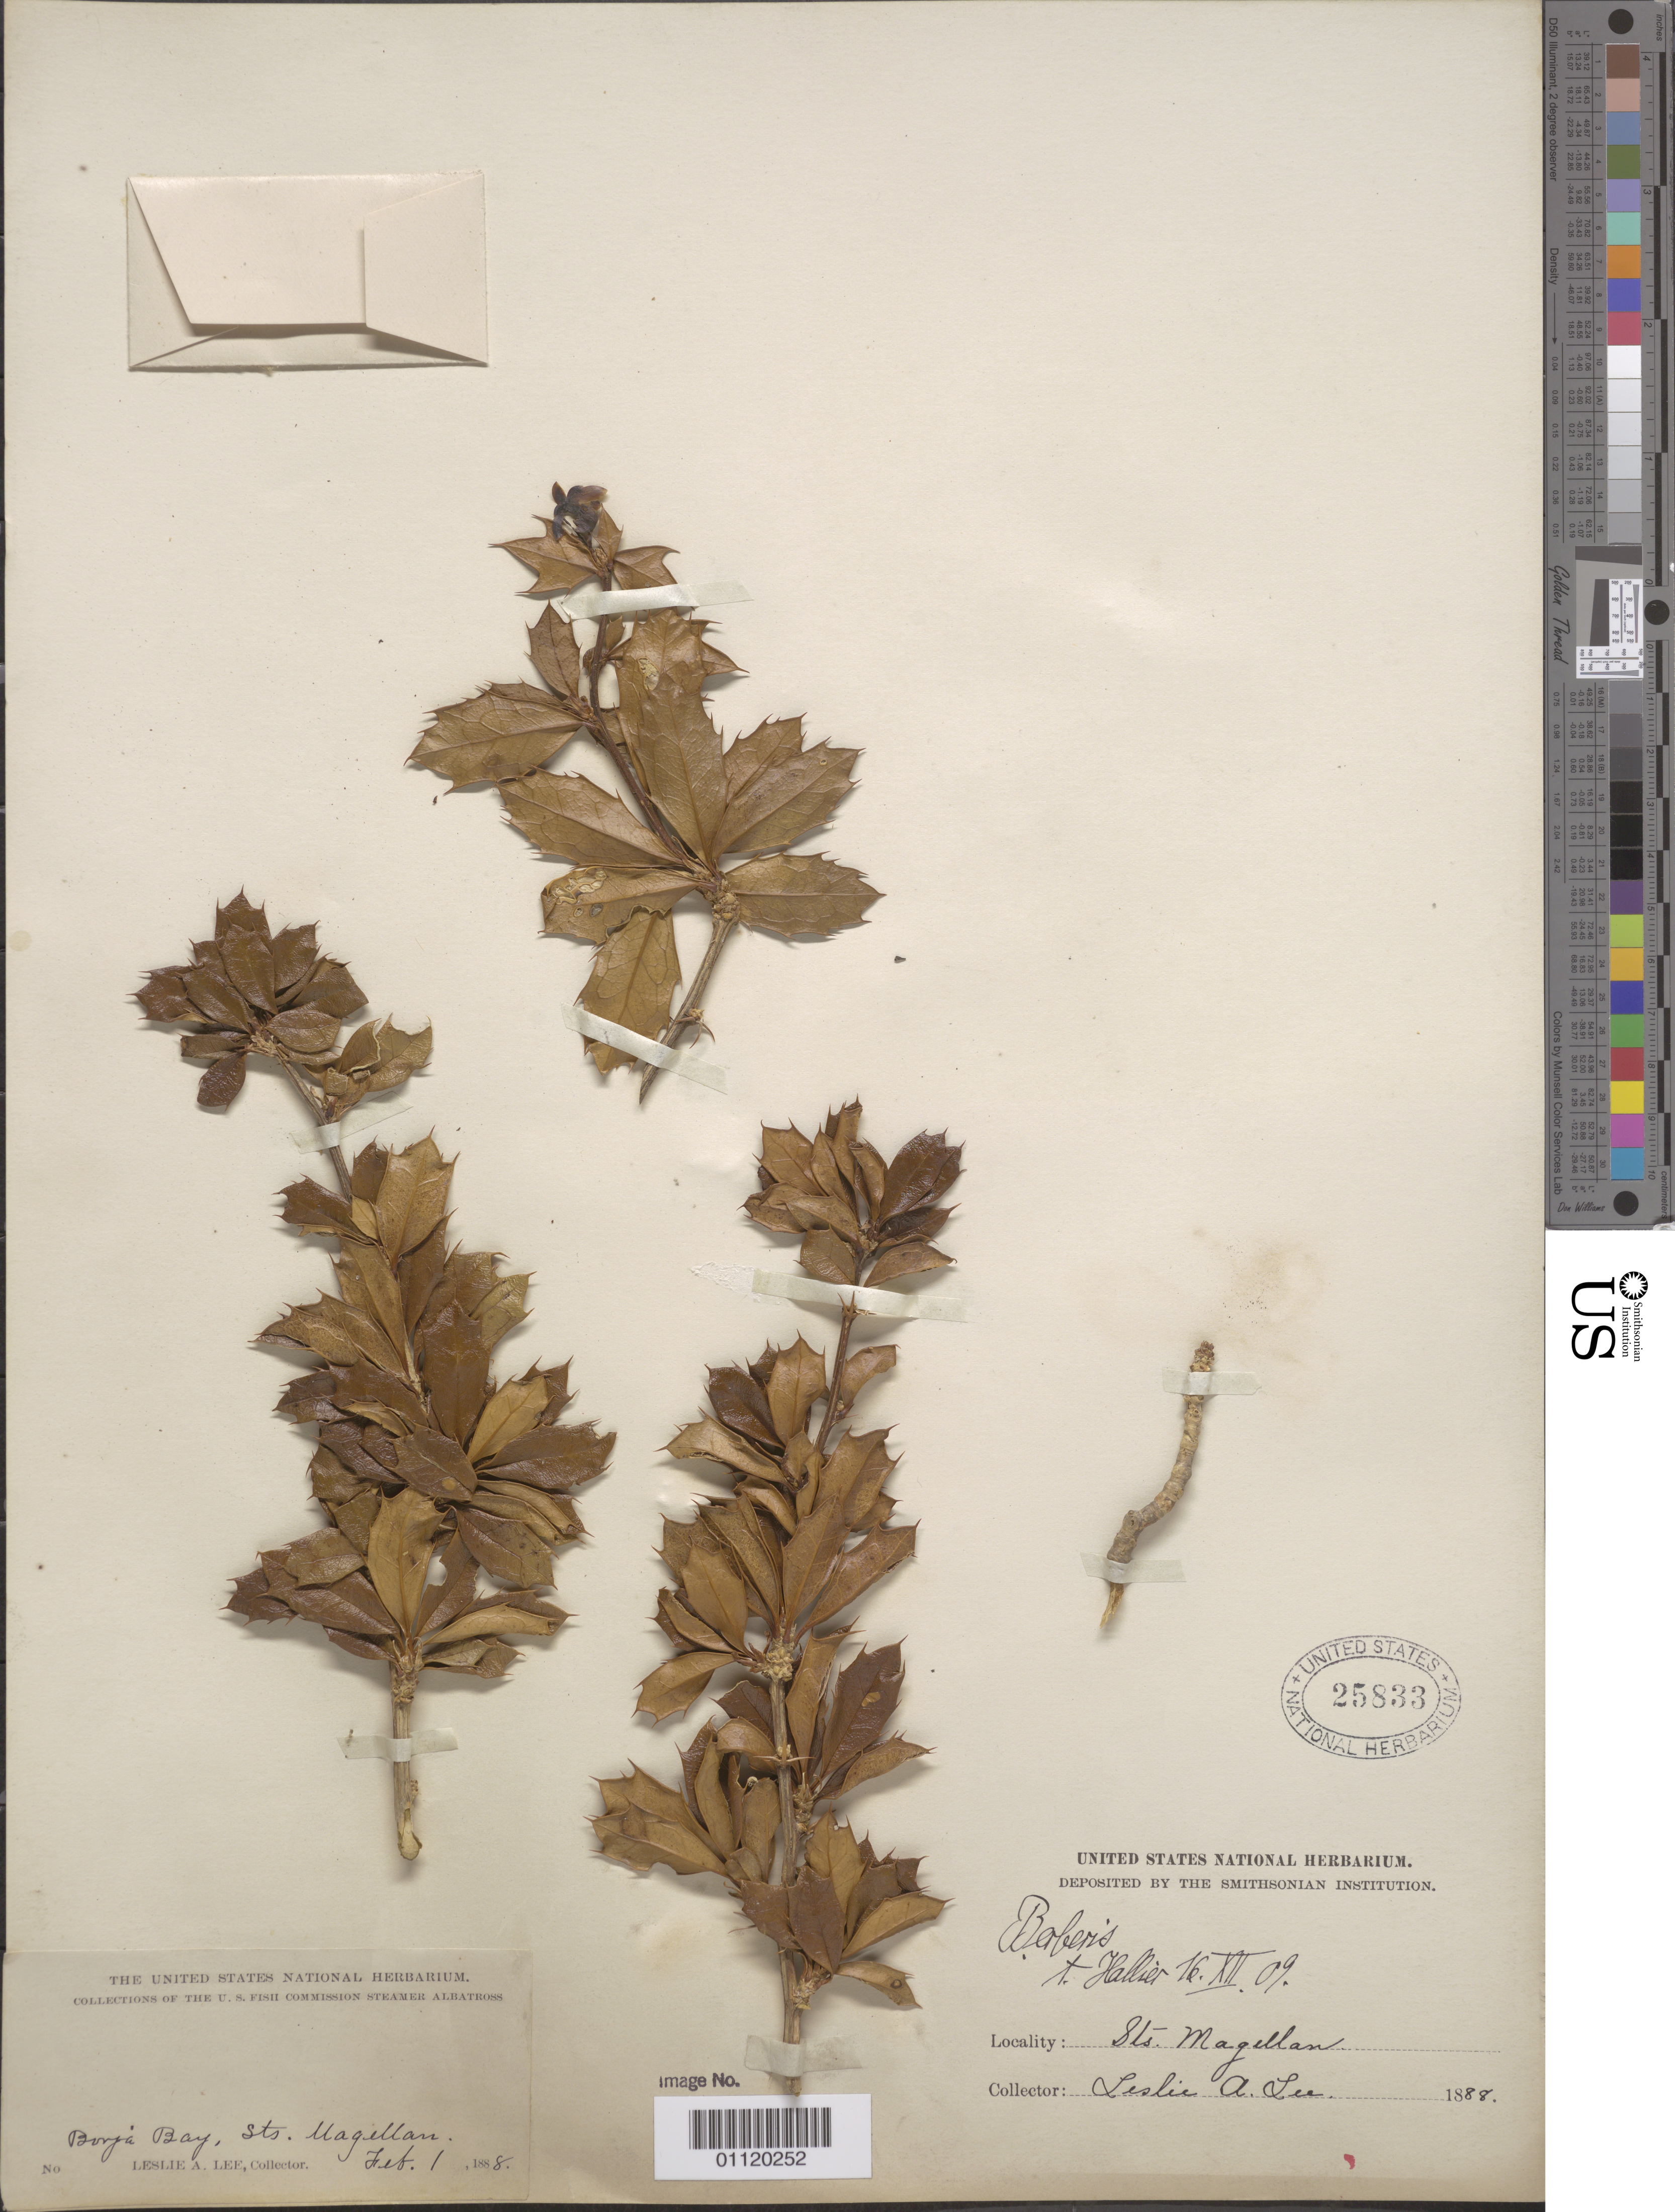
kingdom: Plantae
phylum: Tracheophyta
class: Magnoliopsida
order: Ranunculales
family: Berberidaceae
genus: Berberis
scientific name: Berberis sp.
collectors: L. Lee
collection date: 1888-02-01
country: Chile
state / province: Magallanes y de la Antártica Chilena (XII)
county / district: Magallanes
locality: Straits of Magellan, Borja Bay (Bahia Borja).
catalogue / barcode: US 25833